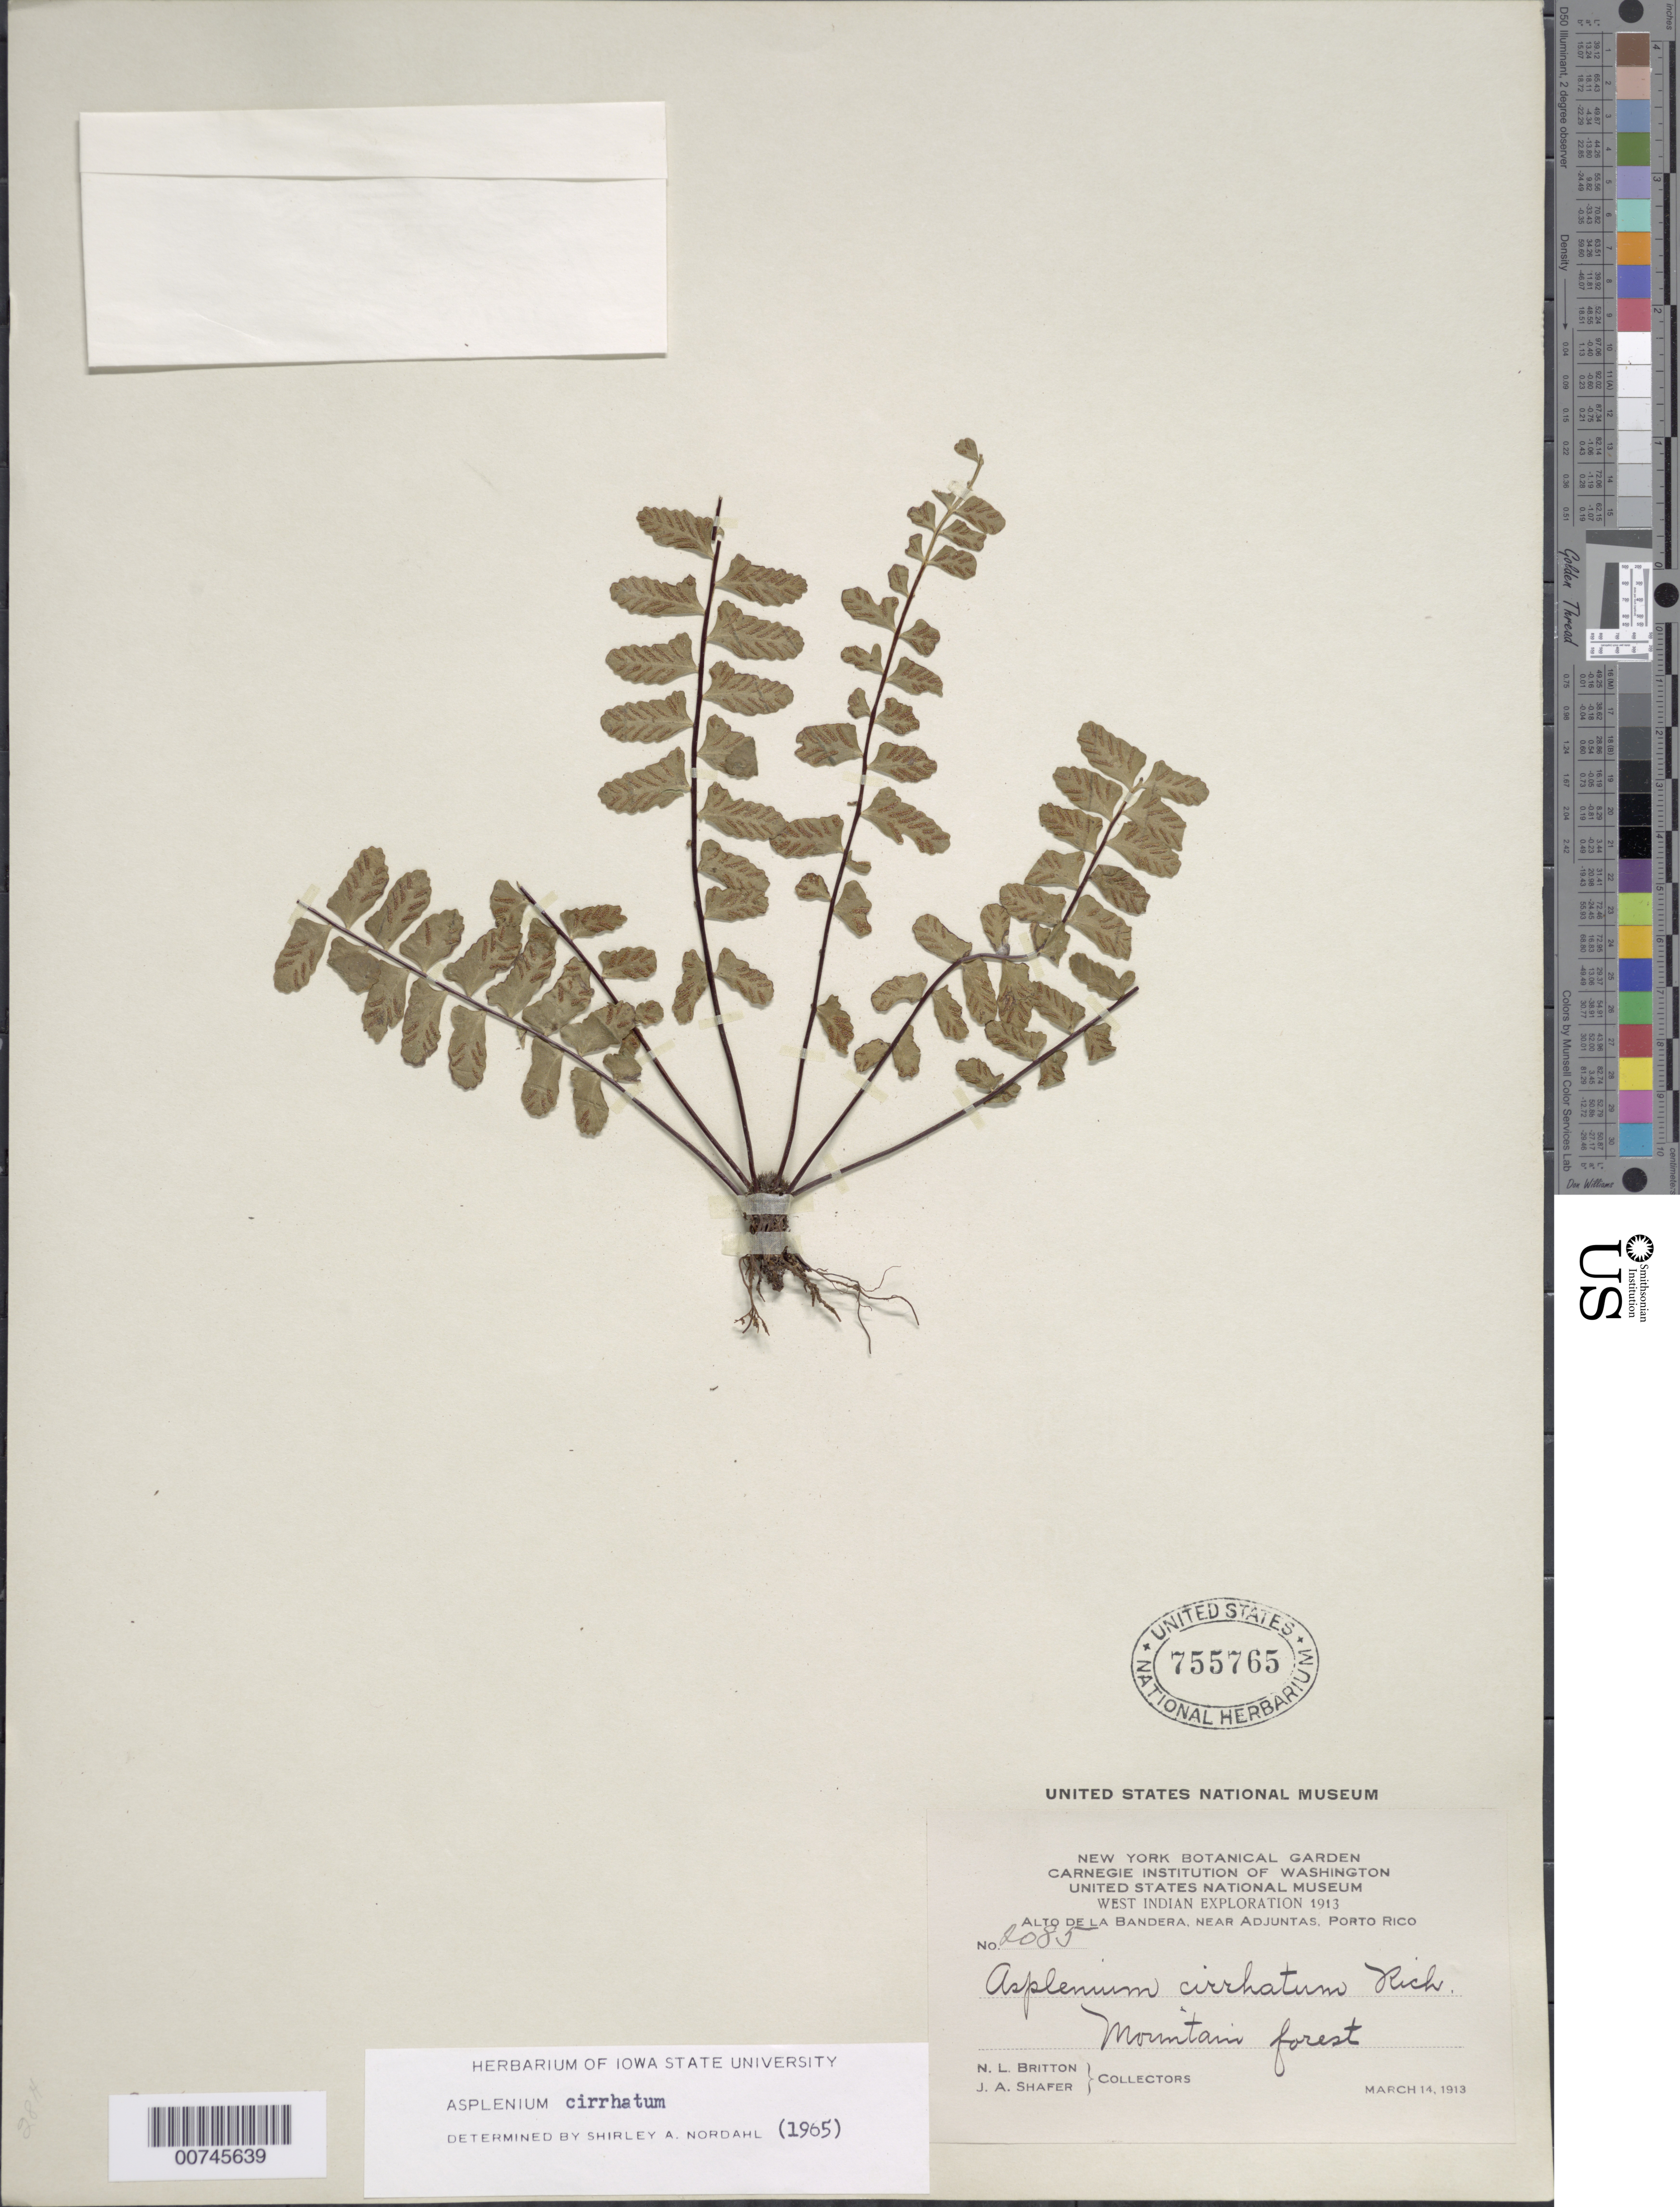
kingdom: Plantae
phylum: Tracheophyta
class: Polypodiopsida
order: Polypodiales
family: Aspleniaceae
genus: Asplenium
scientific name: Asplenium radicans var. cirrhatum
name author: (Rich. ex Willd.) Rosenst.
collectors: N. Britton & J. A. Shafer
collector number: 2085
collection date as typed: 14 Mar 1913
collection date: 1913-03-14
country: Puerto Rico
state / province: Adjuntas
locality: Alto de la Bandera, near Adjuntas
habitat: Mountain forest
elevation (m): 700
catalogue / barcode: US 755765